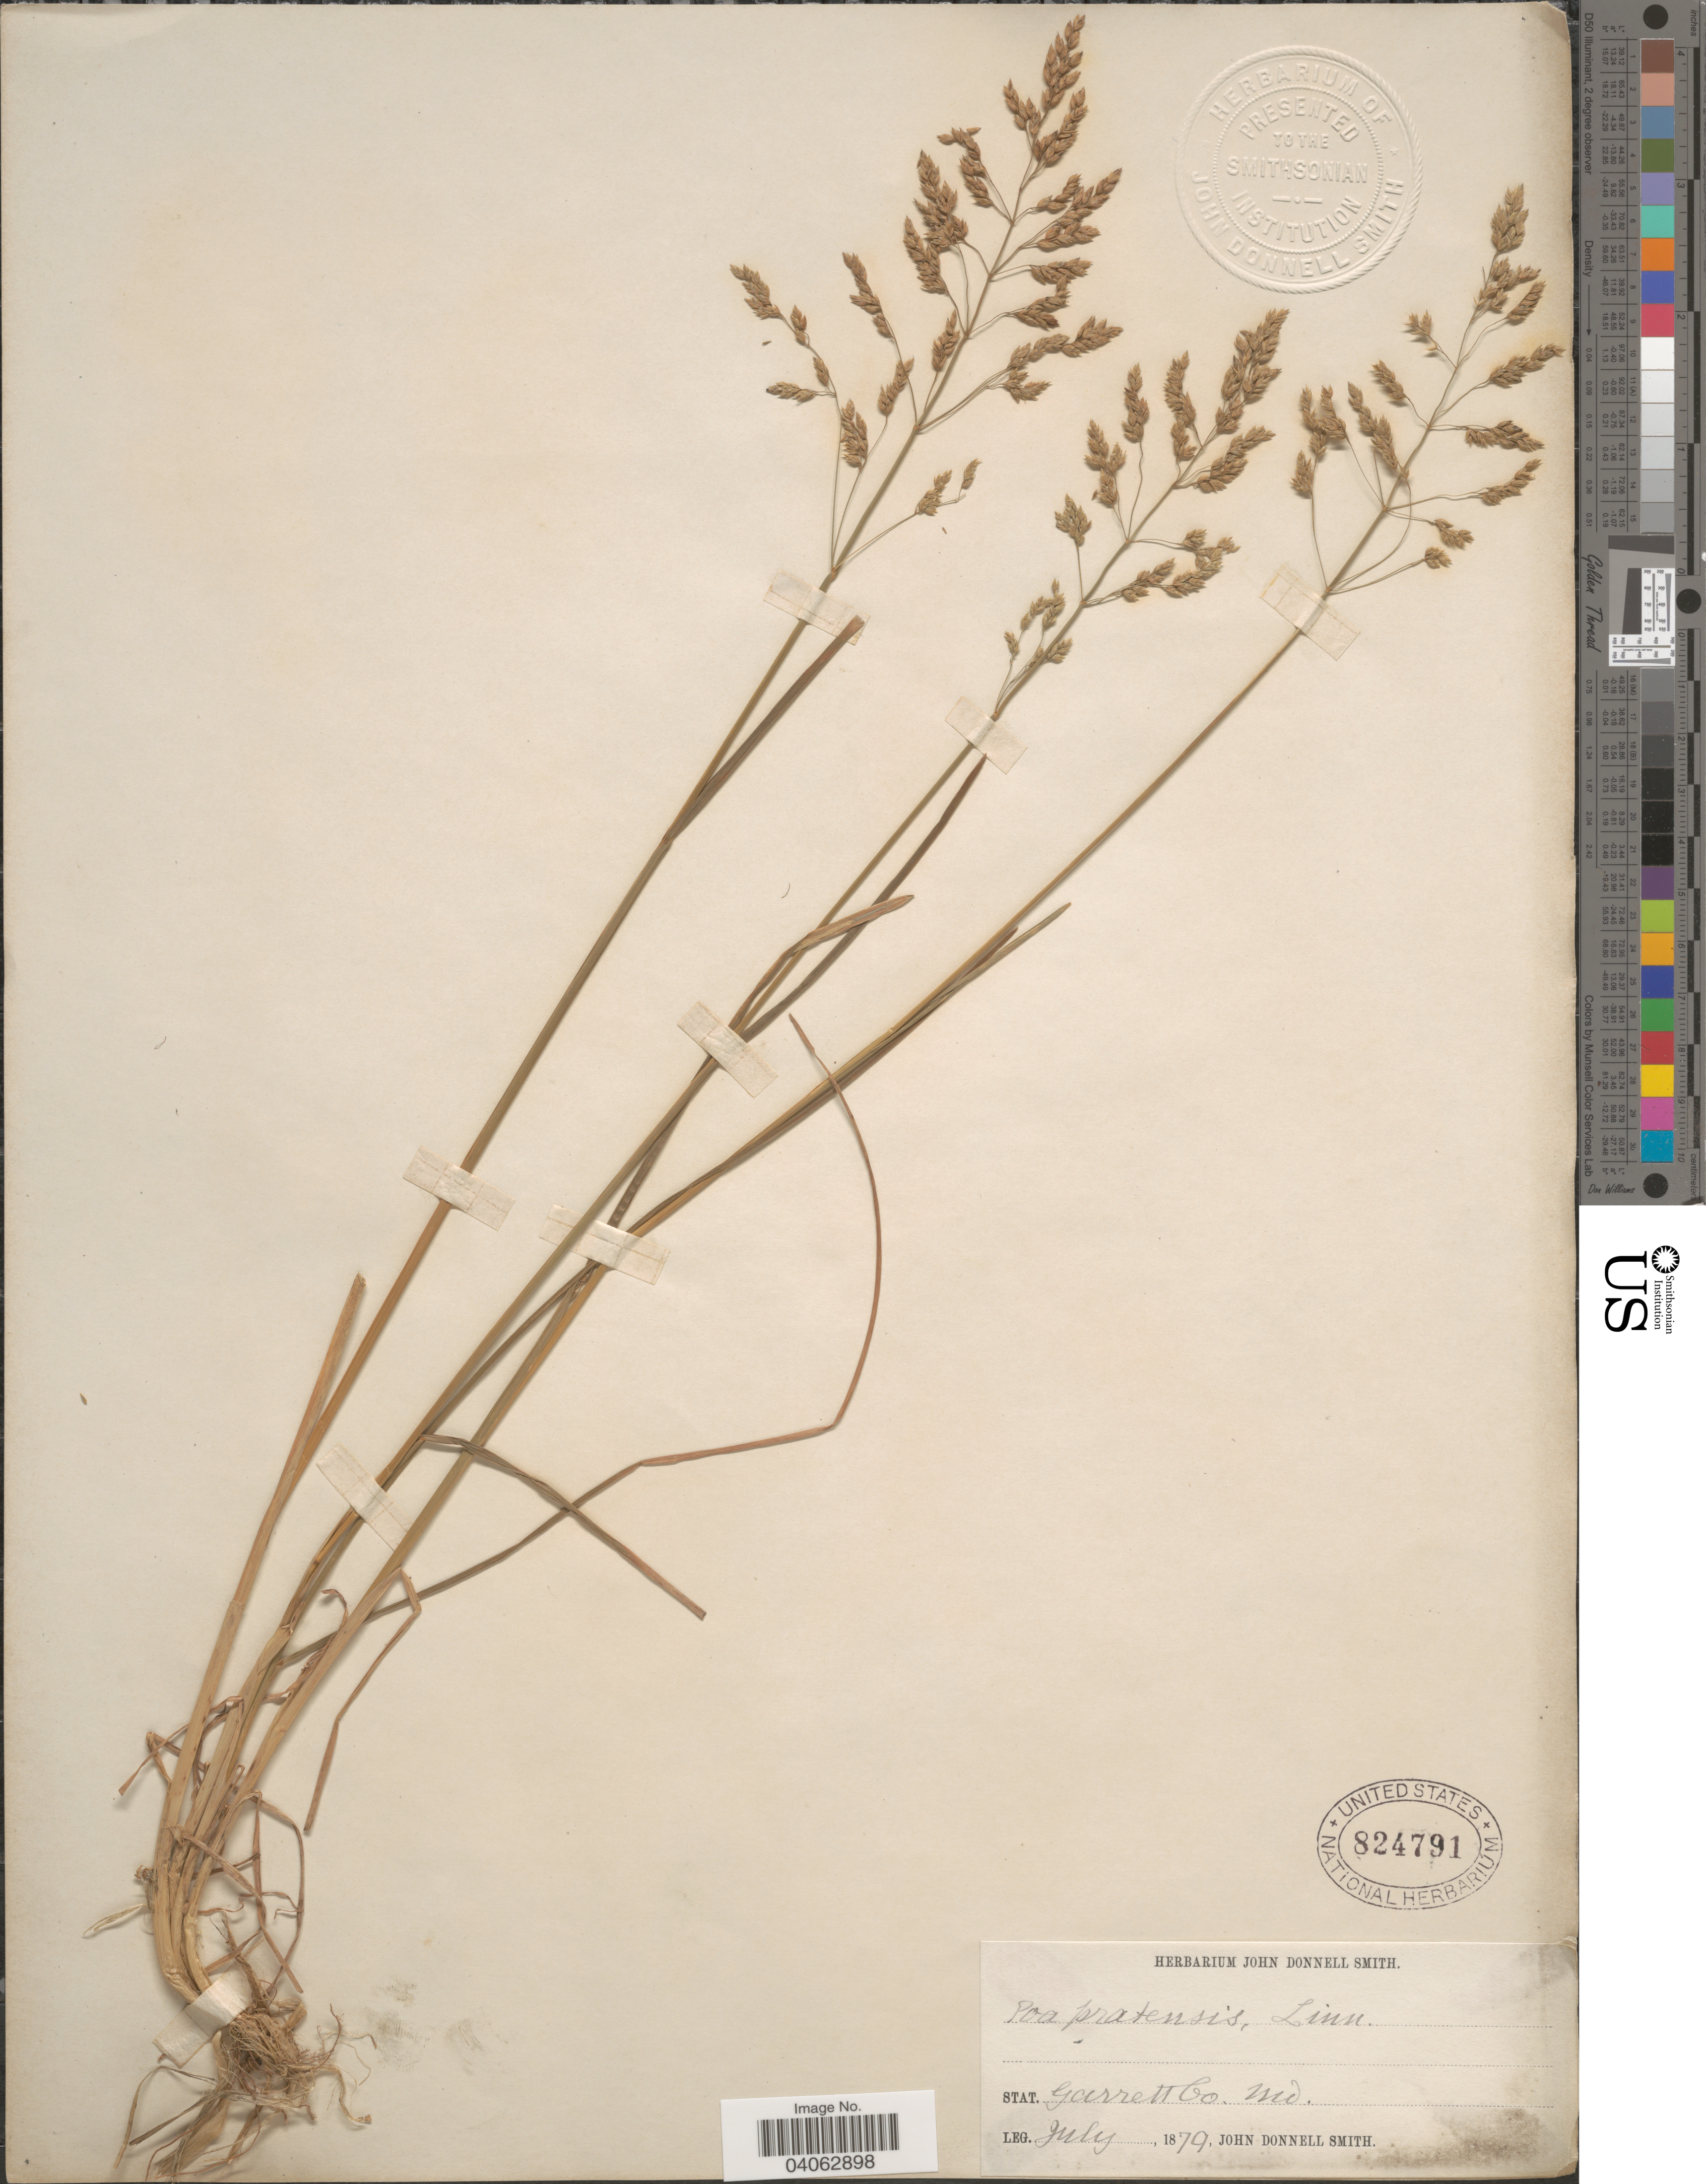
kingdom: Plantae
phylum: Tracheophyta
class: Liliopsida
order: Poales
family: Poaceae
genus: Poa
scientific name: Poa pratensis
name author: L.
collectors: J. Donnell Smith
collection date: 1879-07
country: United States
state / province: Maryland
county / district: Garrett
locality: Stat. Garrett Co.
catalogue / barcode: US 824791